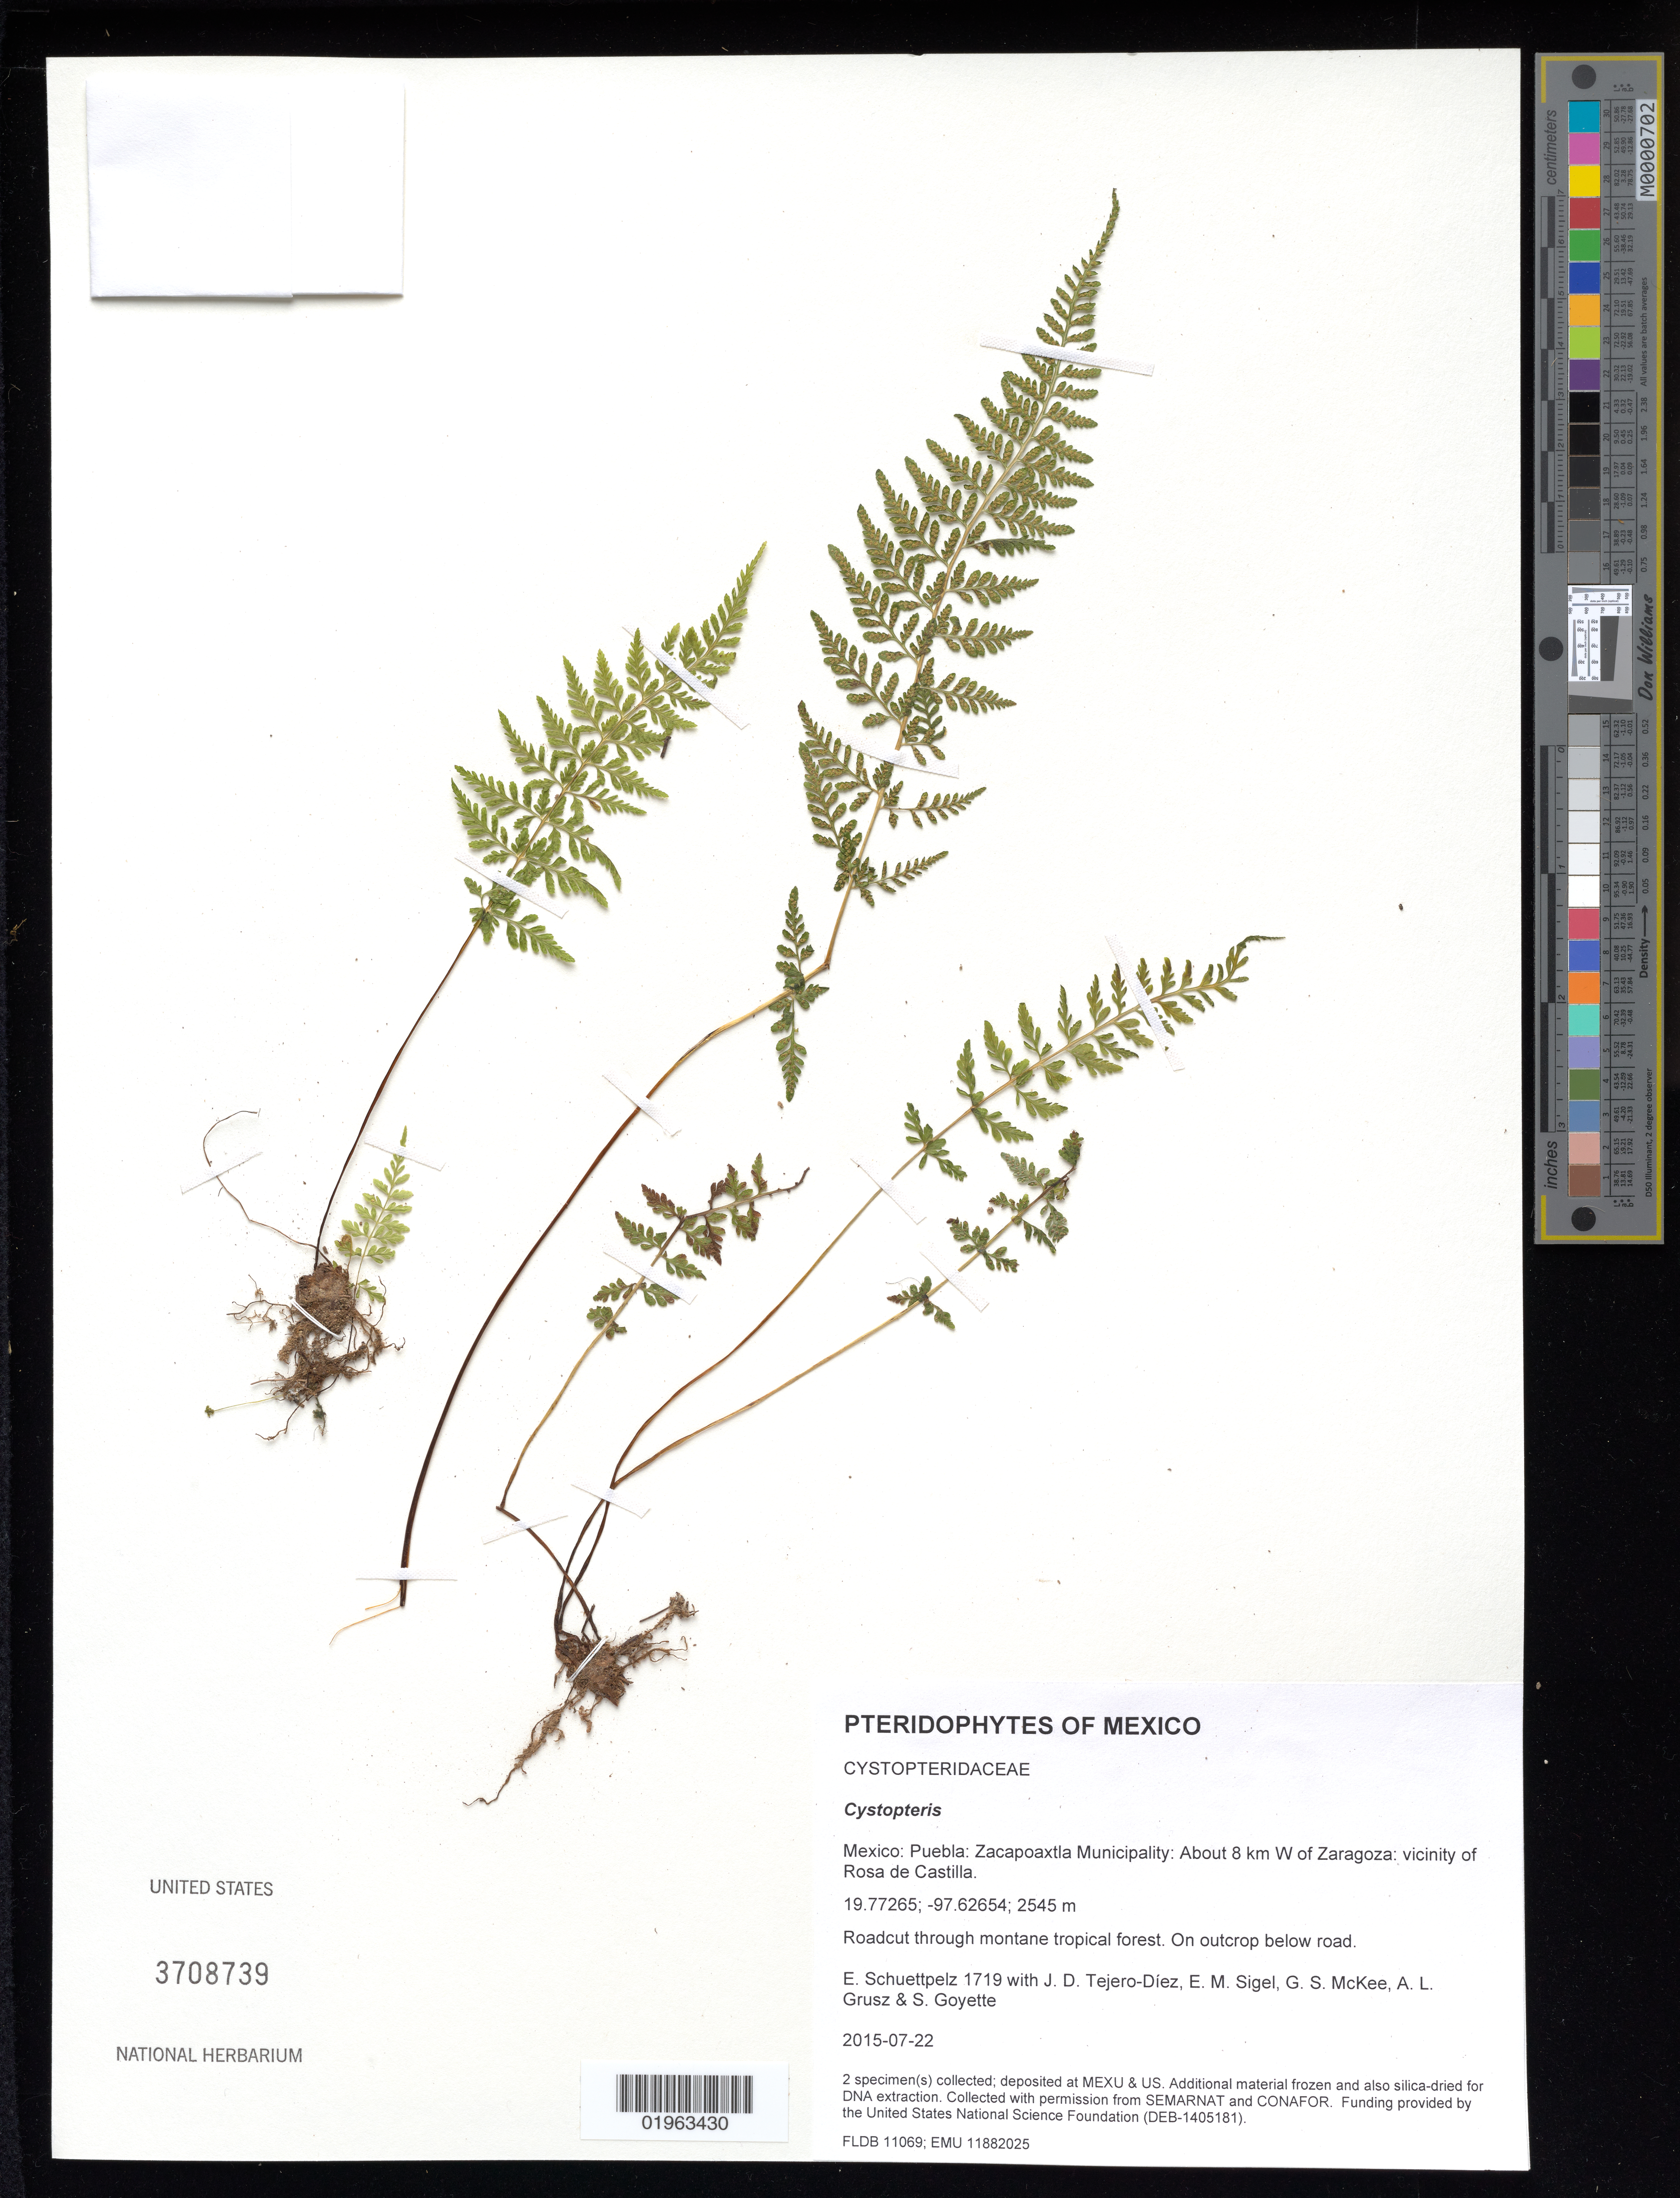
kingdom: Plantae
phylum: Tracheophyta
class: Polypodiopsida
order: Polypodiales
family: Cystopteridaceae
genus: Cystopteris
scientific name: Cystopteris sp.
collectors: E. Schuettpelz, D. Tejero-Díez, E. M. Sigel, G. S. McKee & A. Grusz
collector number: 1719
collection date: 2015-07-22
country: Mexico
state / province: Puebla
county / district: Zacapoaxtla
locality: About 8 km W of Zaragoza: vicinity of Rosa de Castilla.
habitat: Roadcut through montane tropical forest.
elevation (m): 2545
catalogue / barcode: US 3708739